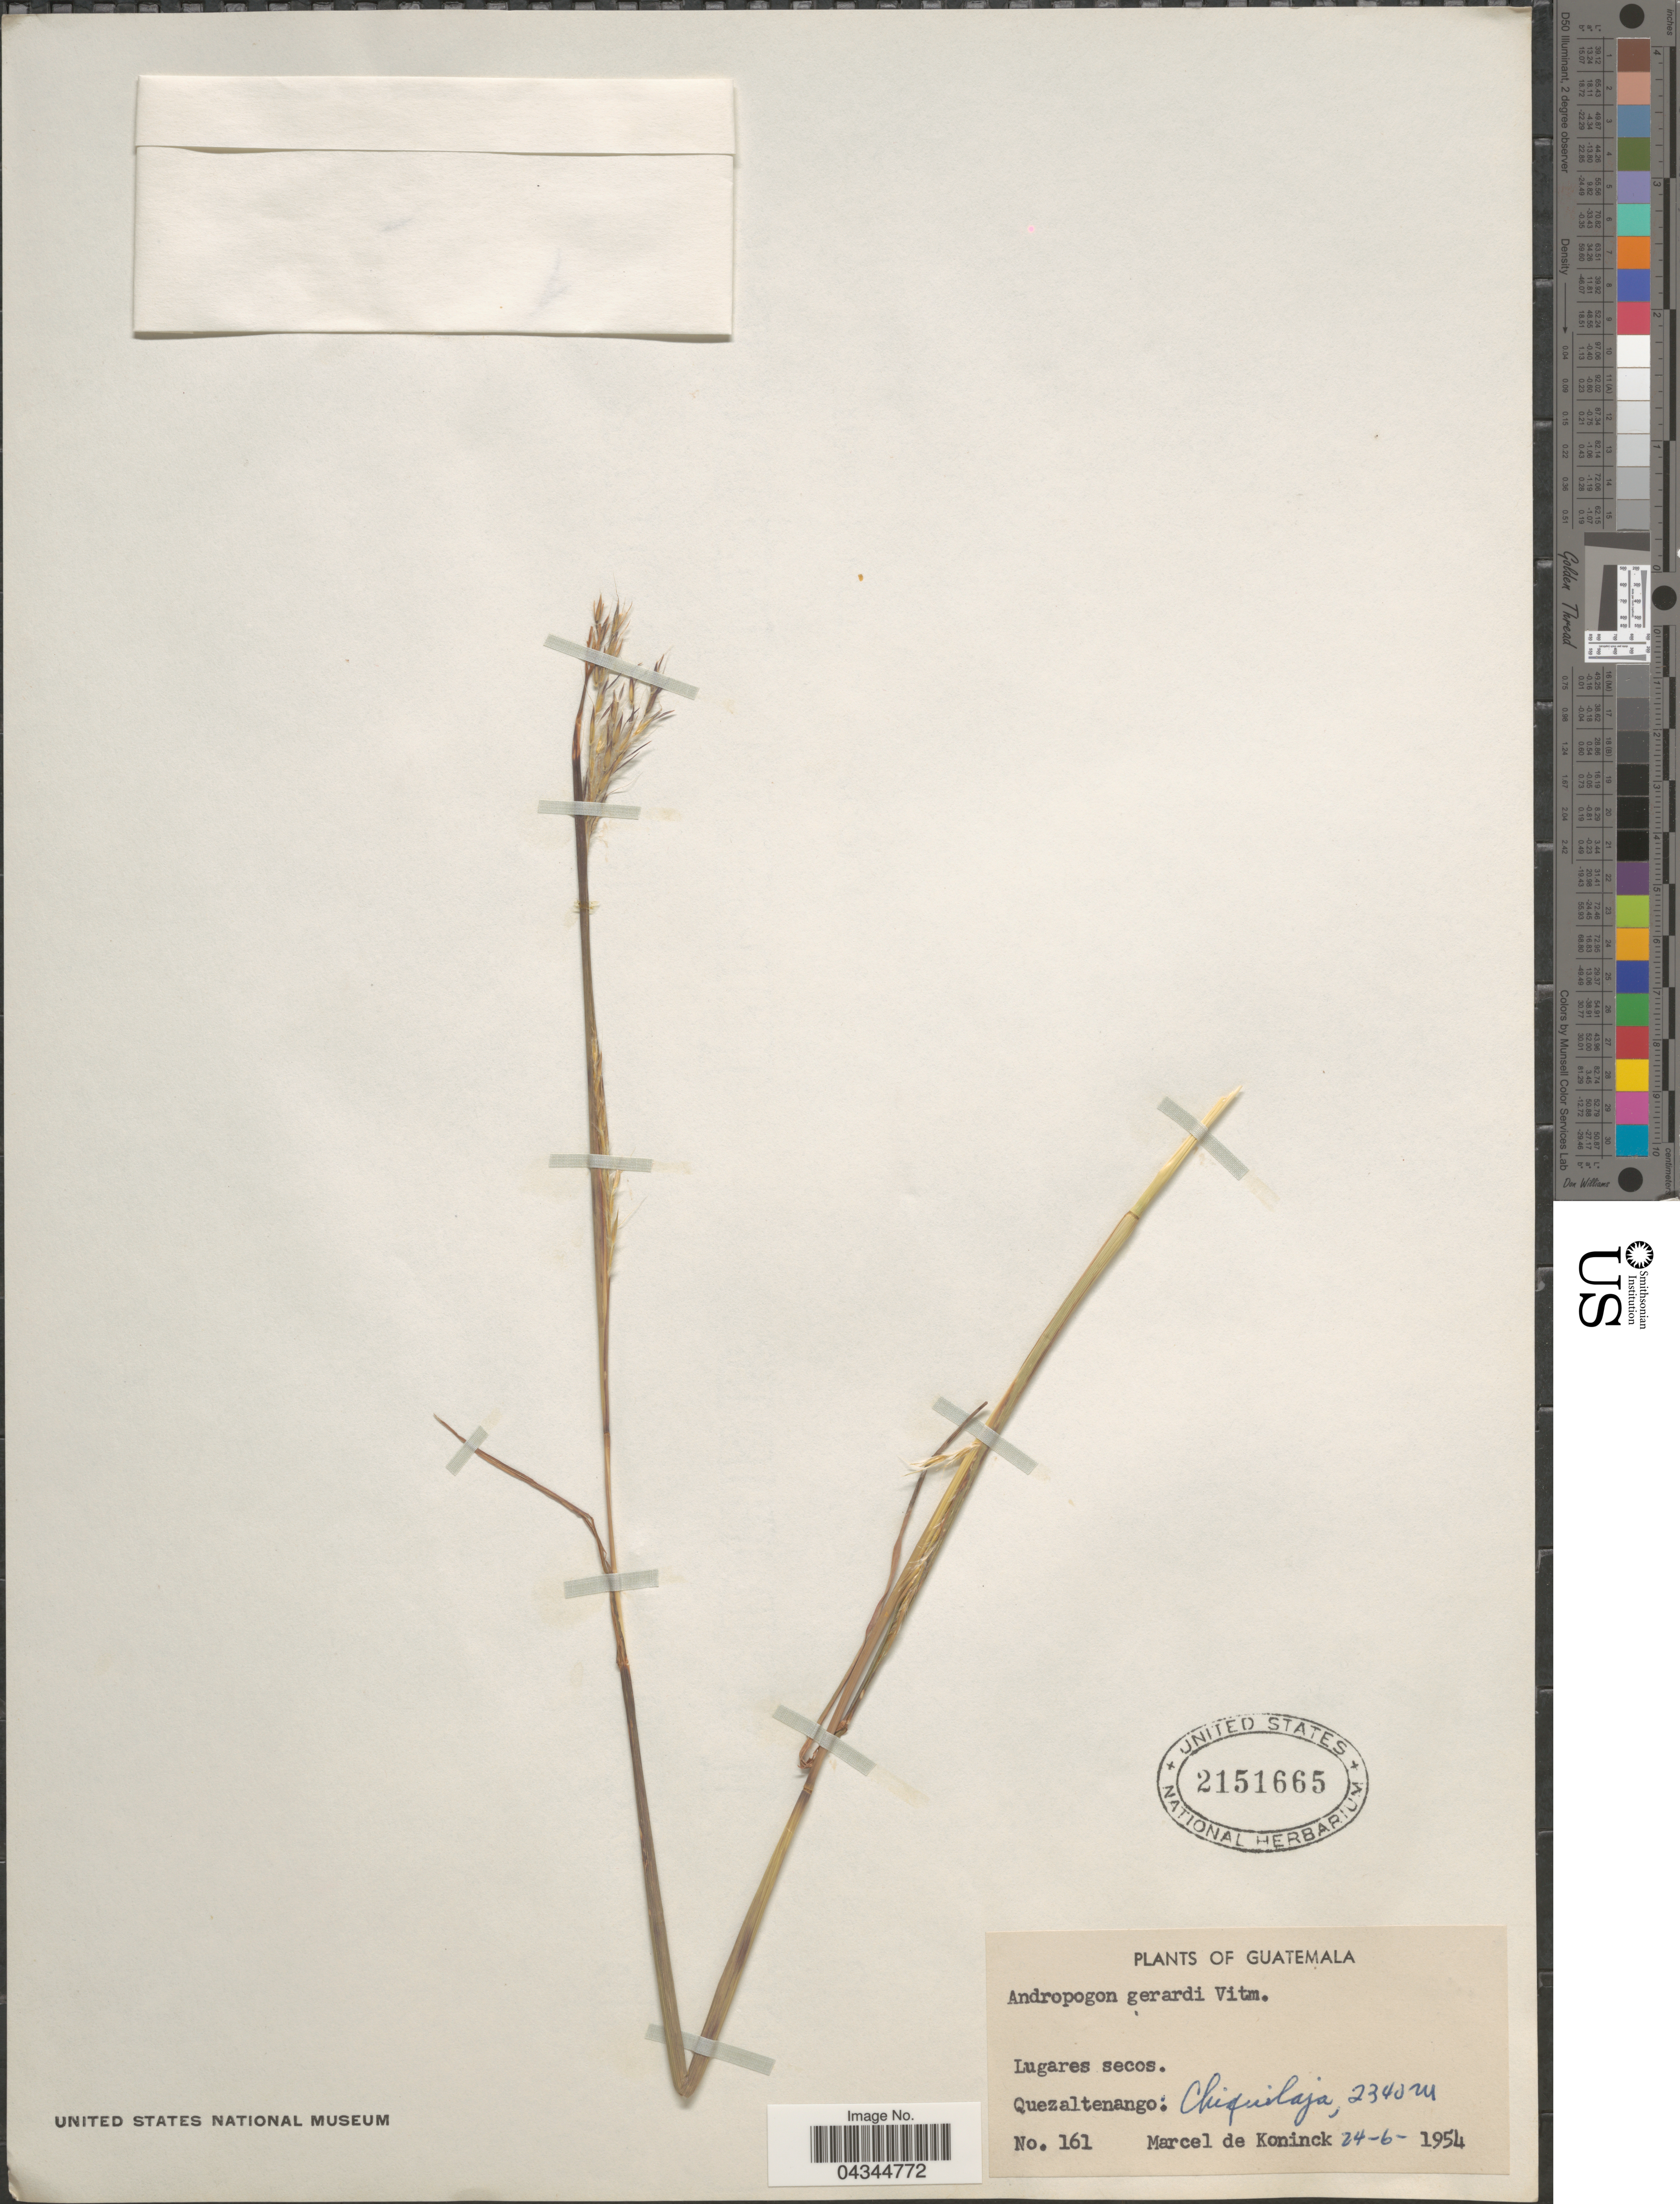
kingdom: Plantae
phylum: Tracheophyta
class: Liliopsida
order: Poales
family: Poaceae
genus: Andropogon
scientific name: Andropogon gerardii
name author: Vitman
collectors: M. Koninck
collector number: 161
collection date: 1954-06-24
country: Guatemala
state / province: Quetzaltenango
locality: Lugares secos. Quezaltenango: Chiquilaja.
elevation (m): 2340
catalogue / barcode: US 2151665